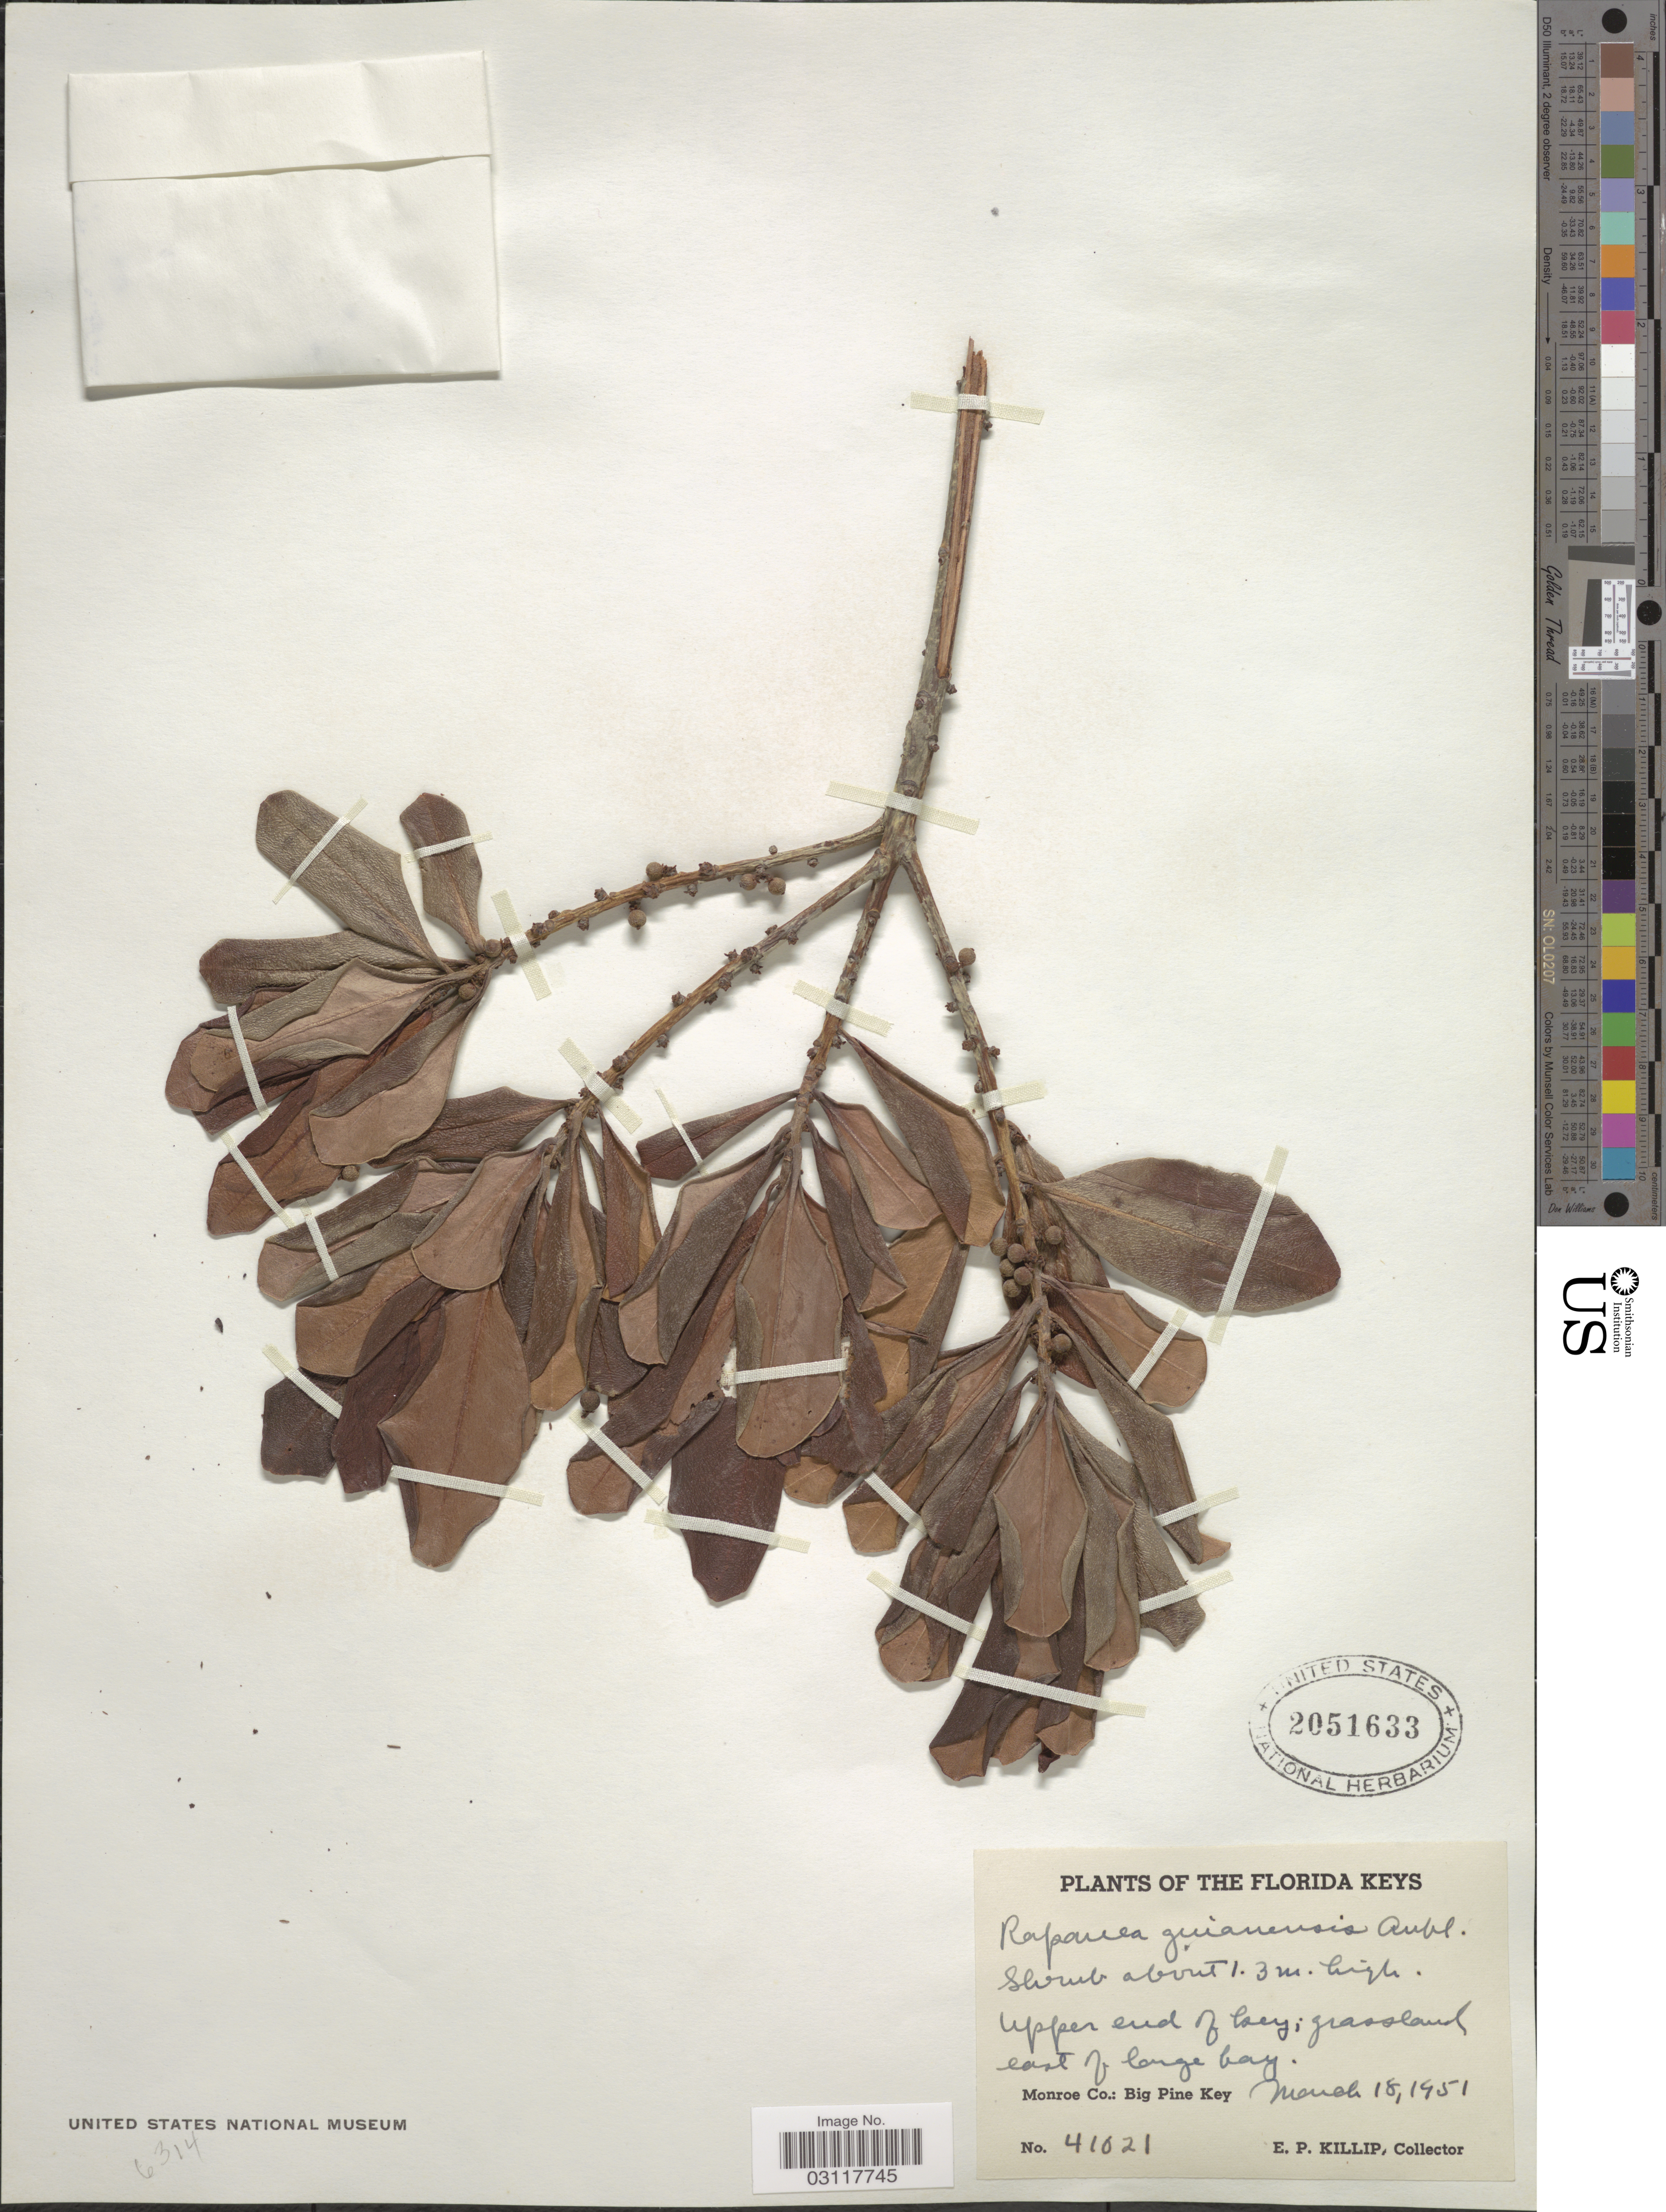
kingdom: Plantae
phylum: Tracheophyta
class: Magnoliopsida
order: Ericales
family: Primulaceae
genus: Rapanea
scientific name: Rapanea guianensis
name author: Aubl.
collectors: E. P. Killip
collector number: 41021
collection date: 1951-03-18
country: United States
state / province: Florida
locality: Florida Keys. Upper end of key; grassland east of large bay. Monroe Co.: Big Pine Key.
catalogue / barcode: US 2051633